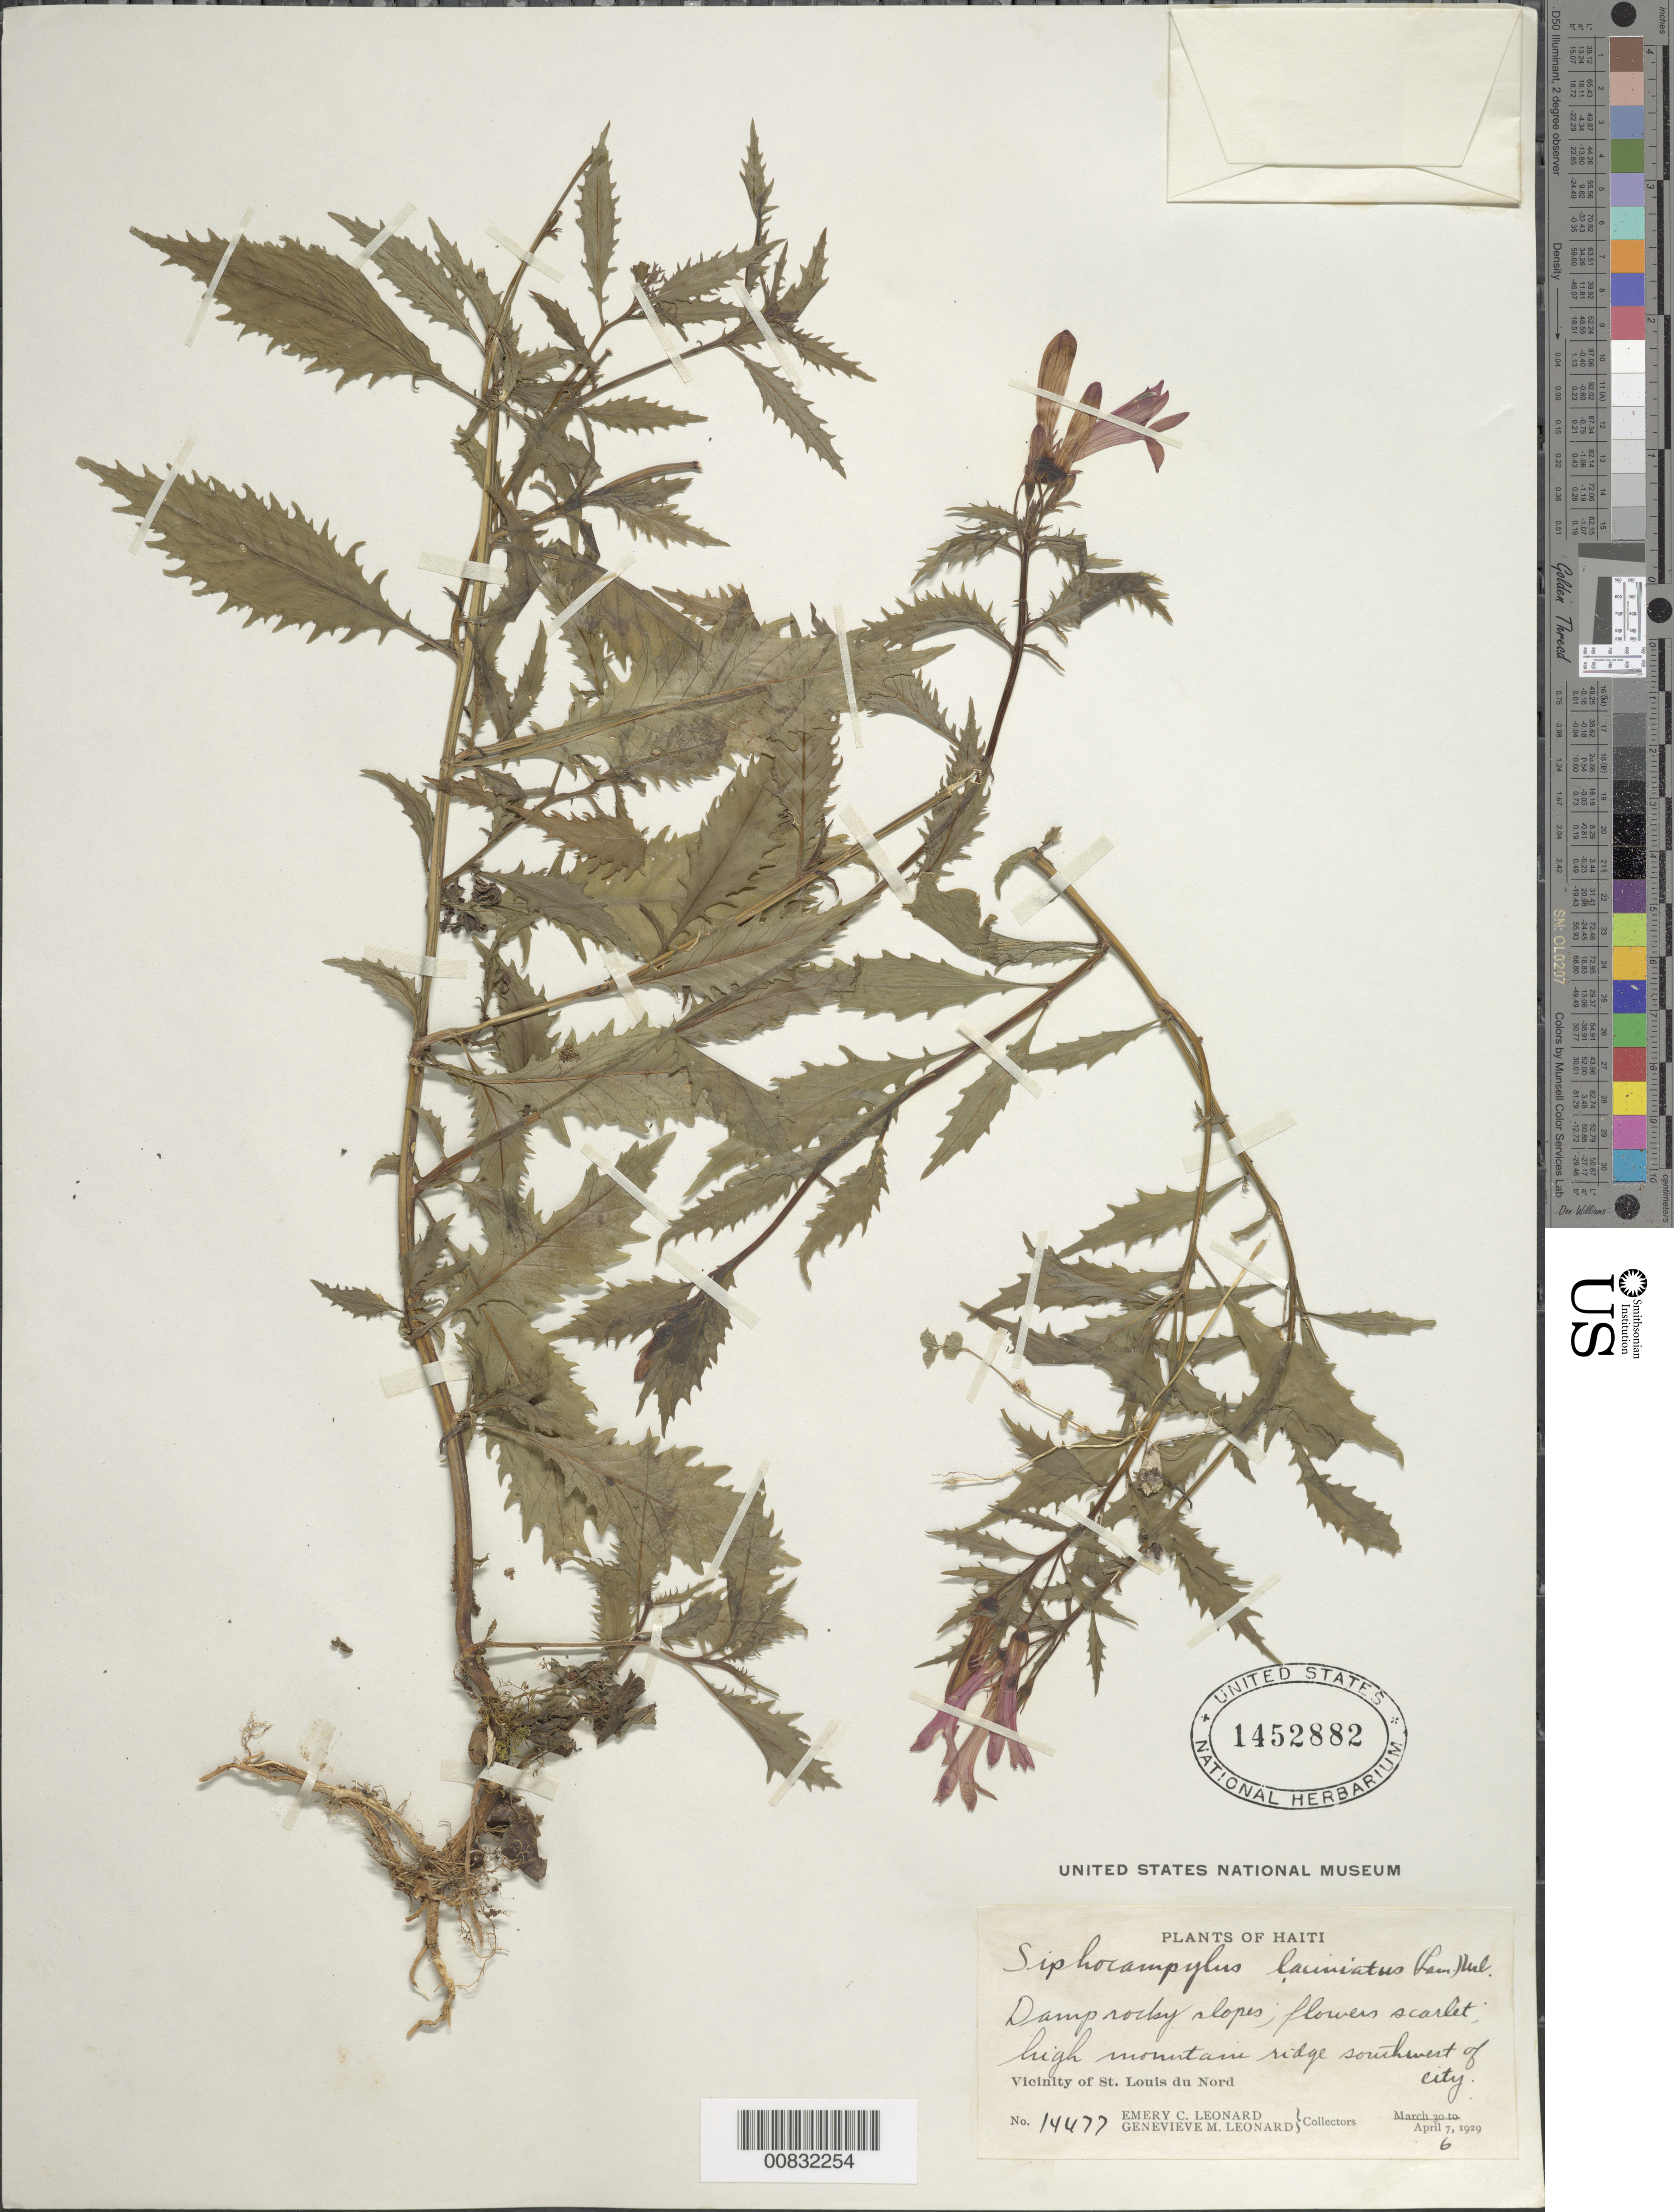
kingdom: Plantae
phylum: Tracheophyta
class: Magnoliopsida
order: Asterales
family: Campanulaceae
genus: Siphocampylus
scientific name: Siphocampylus laciniatus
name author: Urb.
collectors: E. C. Leonard & G. M. Leonard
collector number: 14477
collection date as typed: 06 Apr 1929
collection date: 1929-04-06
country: Haiti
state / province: Nord-Ouest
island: Hispaniola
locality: Vicinity of St. Louis du Nord, high mountain ridge SW of city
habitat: Damp rocky thicket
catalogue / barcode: US 1452882